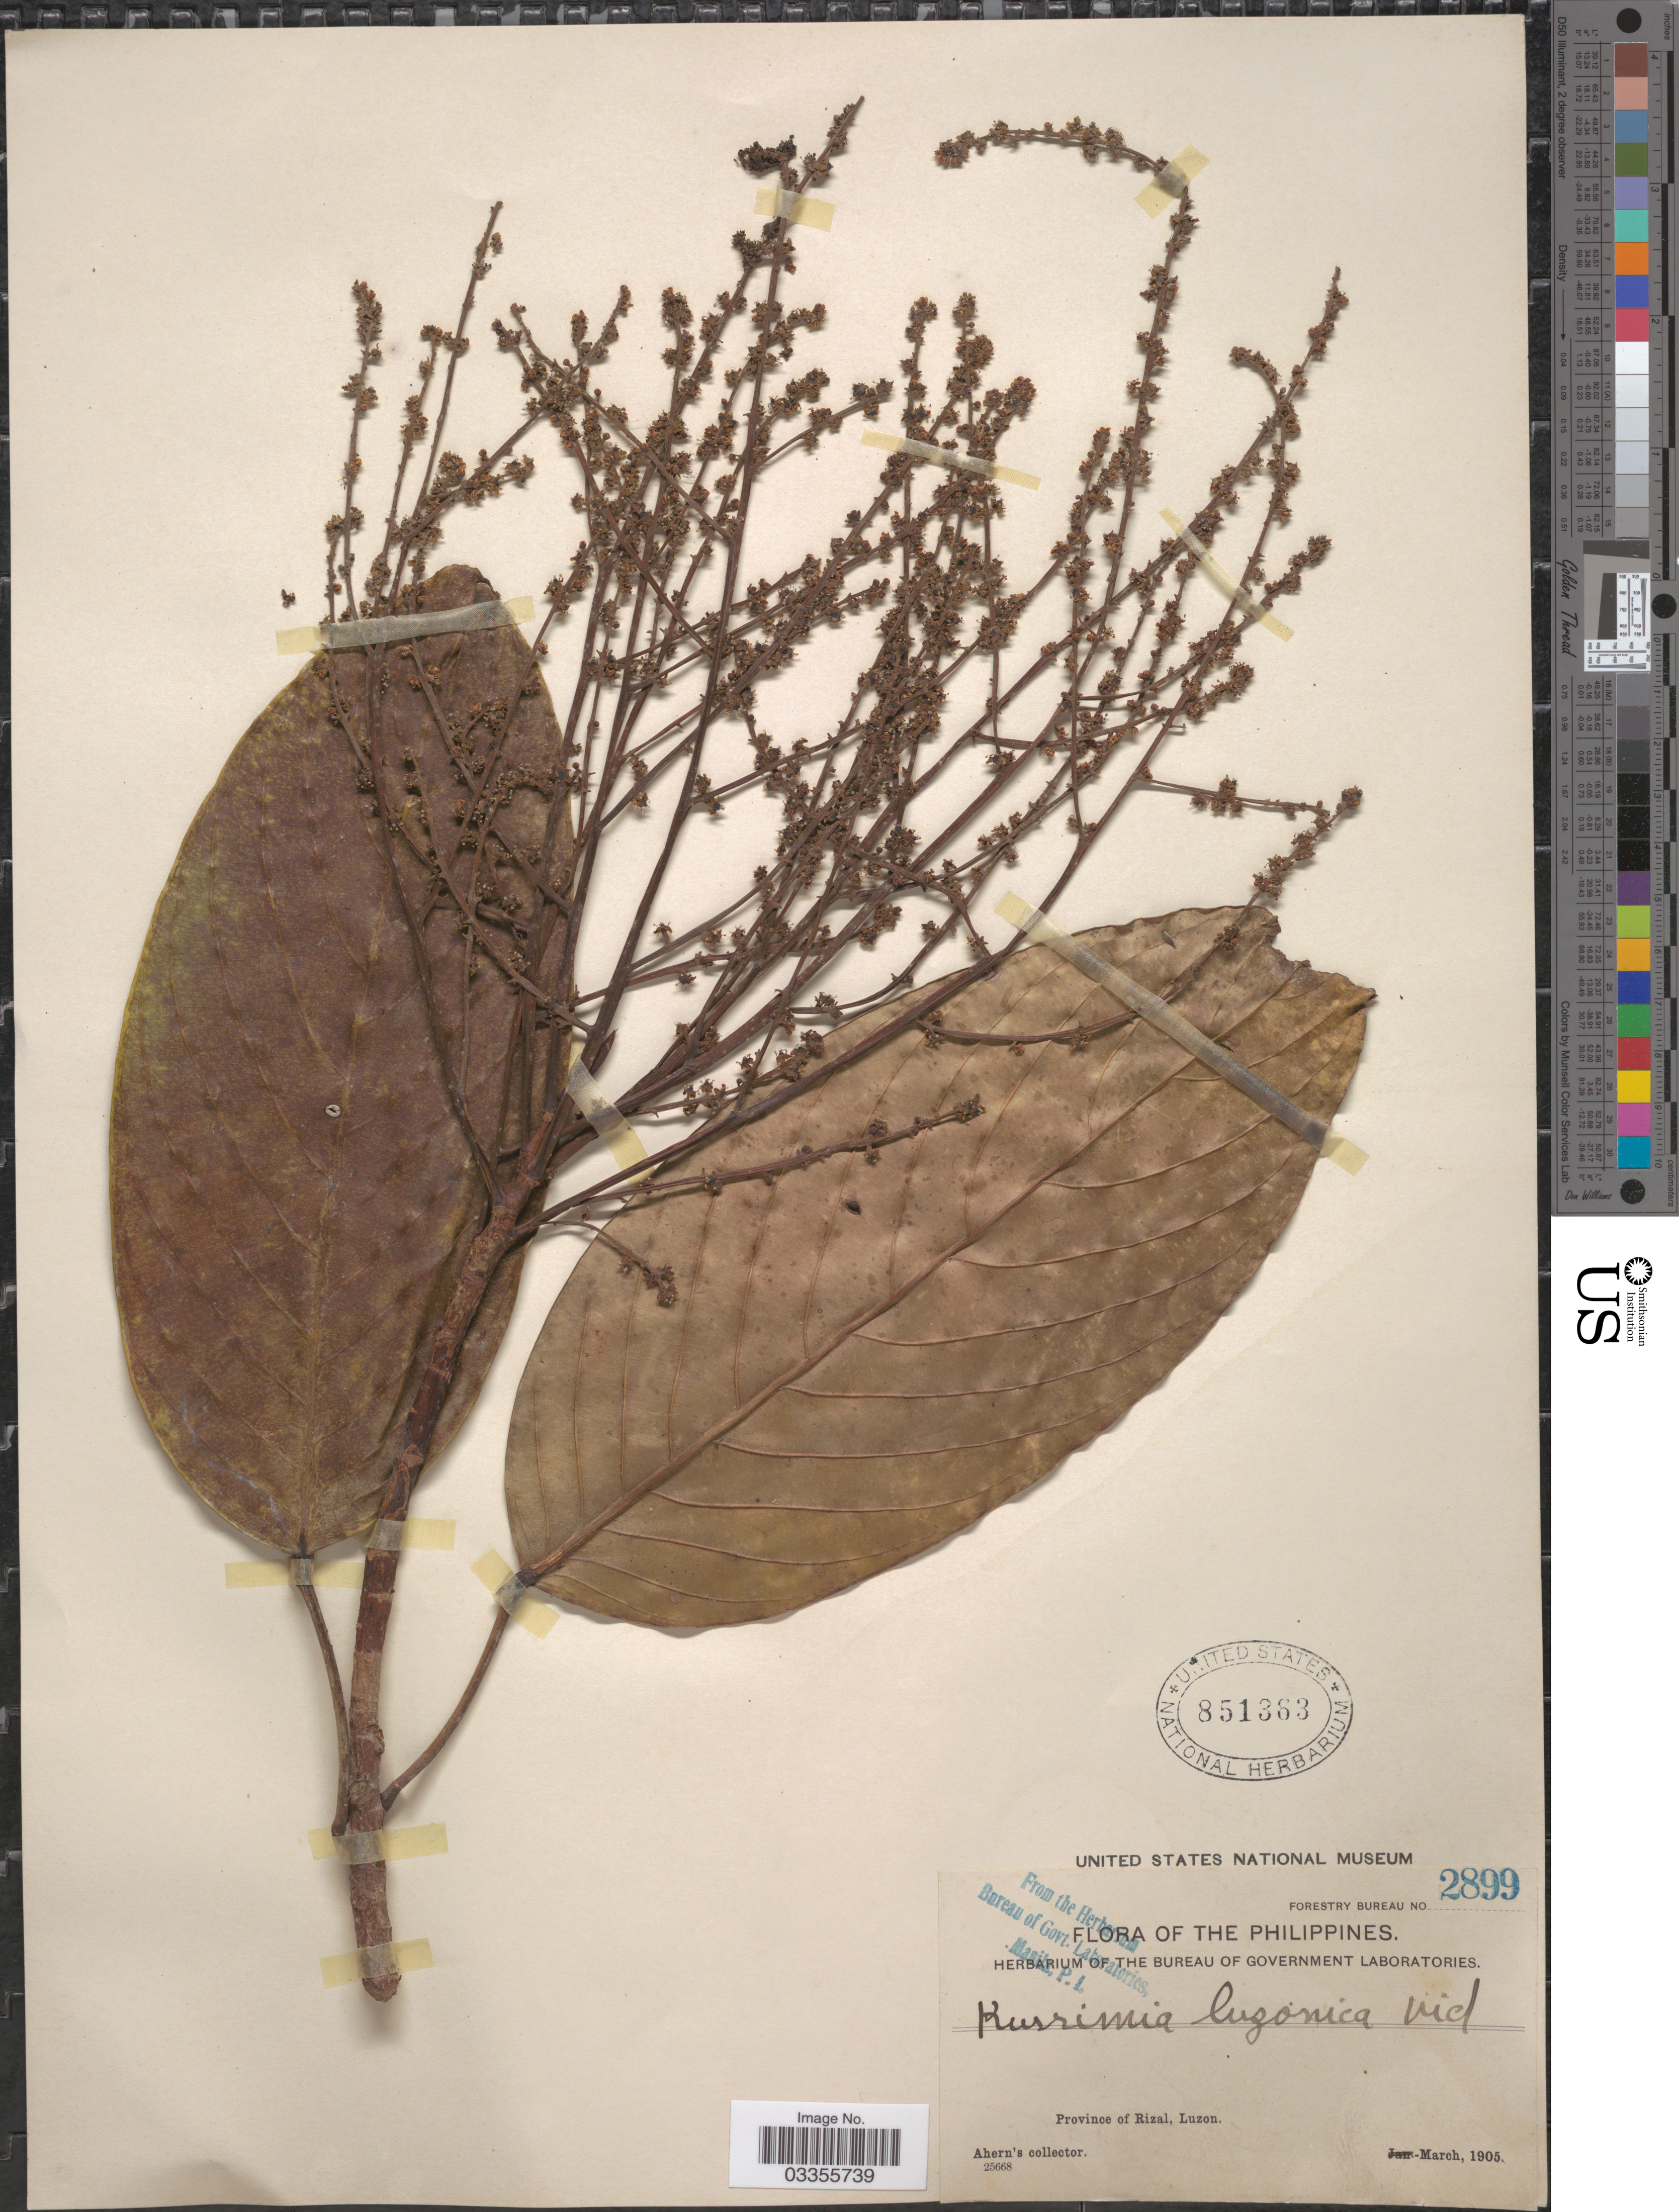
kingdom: Plantae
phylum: Tracheophyta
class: Magnoliopsida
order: Malpighiales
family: Centroplacaceae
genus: Bhesa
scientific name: Bhesa paniculata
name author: (Wall.) Arn.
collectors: Ahern's collector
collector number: Forestry Bureau 2899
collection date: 1905-03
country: Philippines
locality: Province of Rizal, Luzon.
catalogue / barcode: US 851363